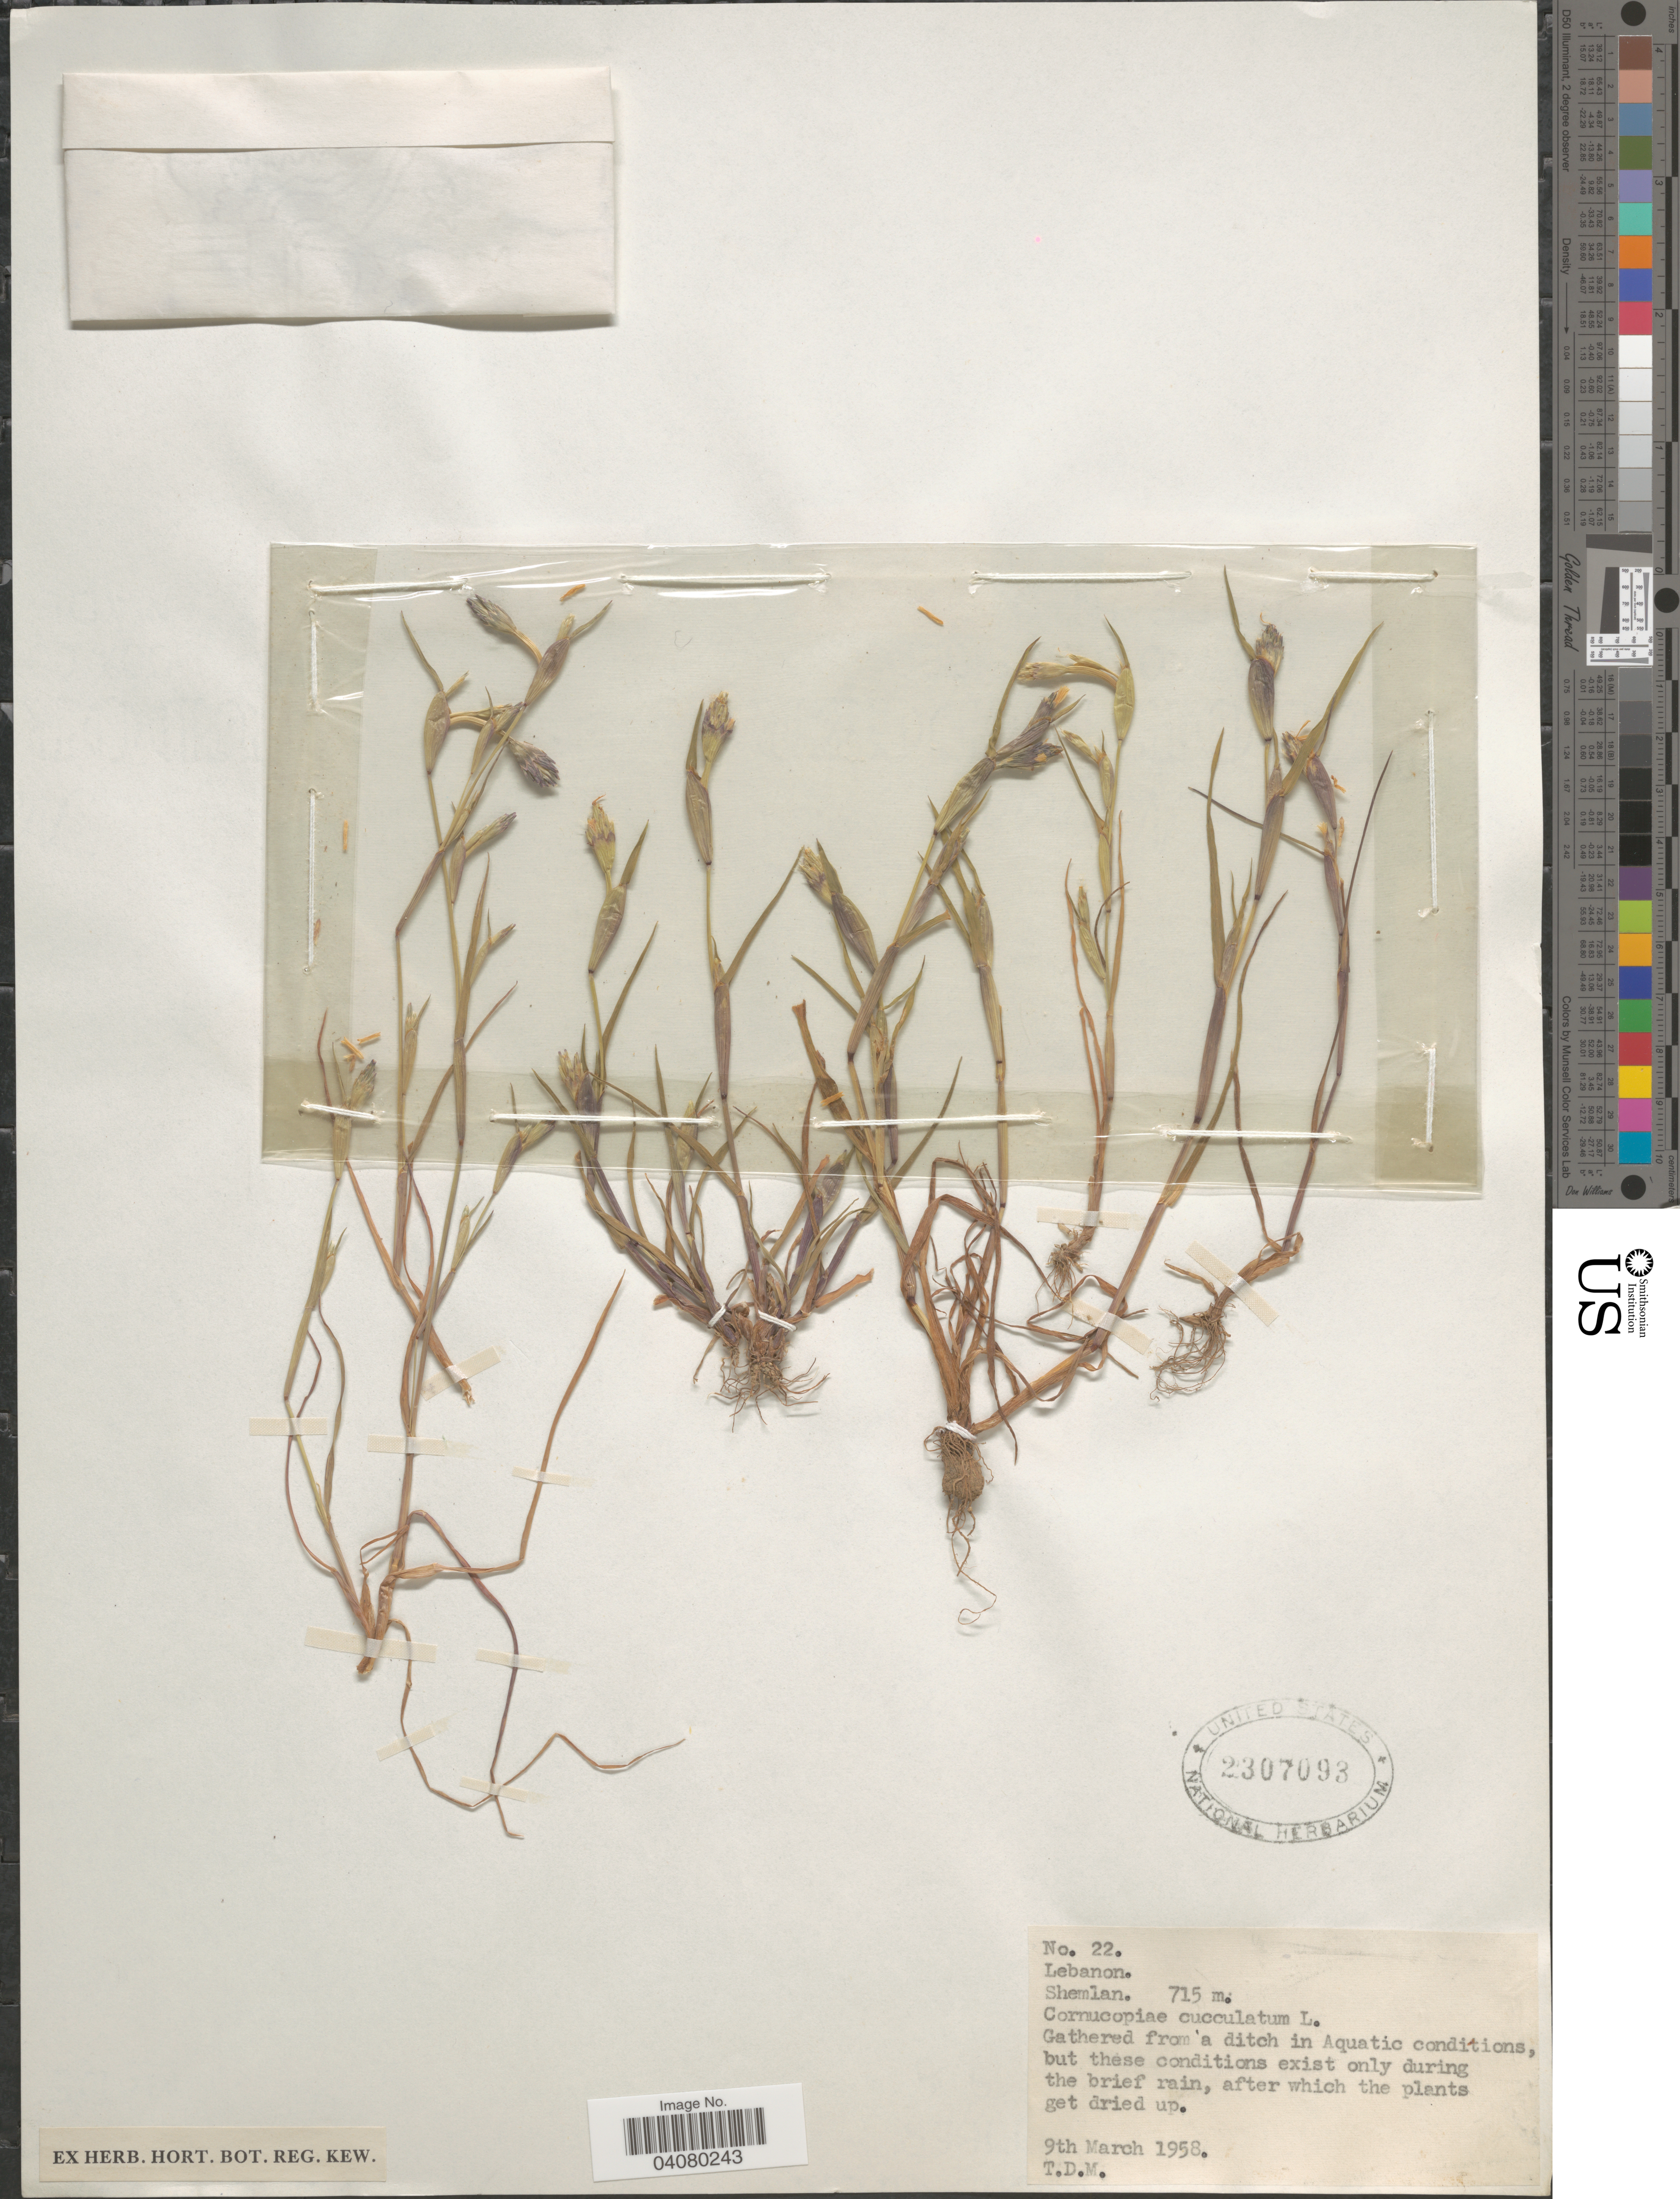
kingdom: Plantae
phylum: Tracheophyta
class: Liliopsida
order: Poales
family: Poaceae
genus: Cornucopiae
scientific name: Cornucopiae cucullatum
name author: L.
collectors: T. D. M.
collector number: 22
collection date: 1958-03-09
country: Lebanon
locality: Shemlan.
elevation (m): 715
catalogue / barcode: US 2307093